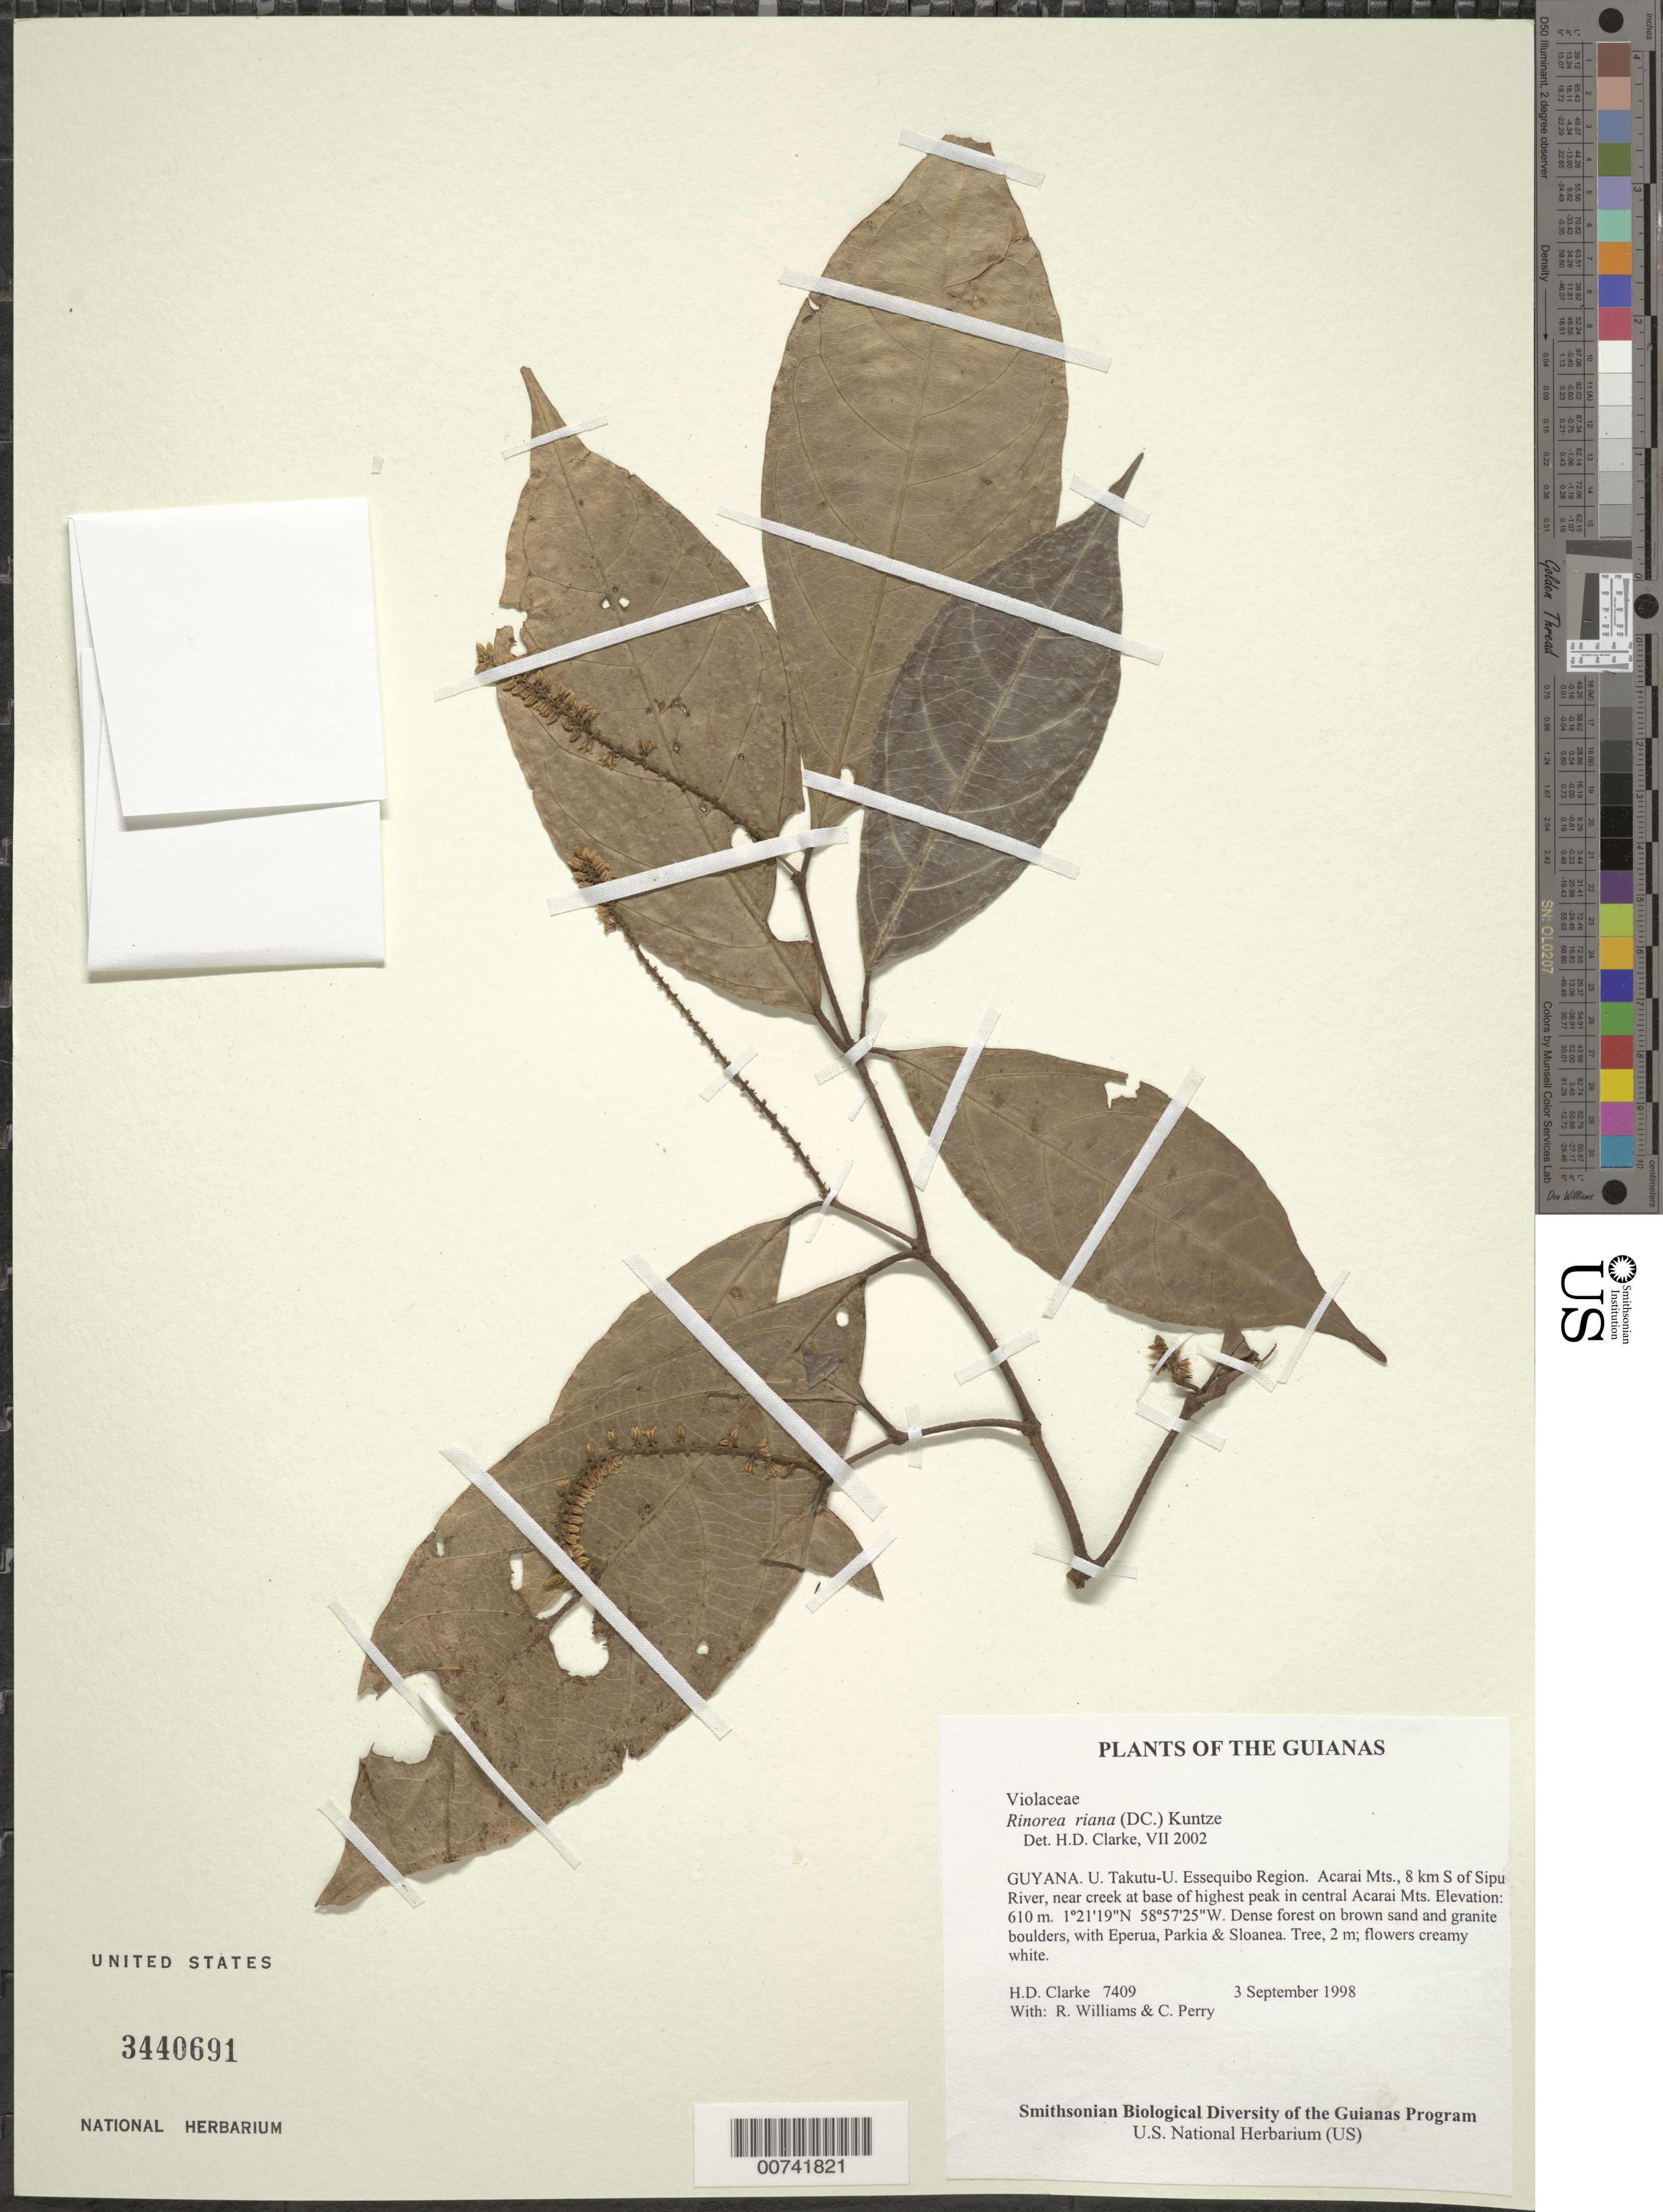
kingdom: Plantae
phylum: Tracheophyta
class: Magnoliopsida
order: Malpighiales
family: Violaceae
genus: Rinorea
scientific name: Rinorea macrocarpa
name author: (Mart. ex Eichler) Kuntze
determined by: Hoyos-Gomez, S. E.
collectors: H. D. Clarke, R. Williams & C. Perry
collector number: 7409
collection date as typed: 3 September 1998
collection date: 1998-09-03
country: Guyana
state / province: U. Takutu-U. Essequibo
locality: Acarai Mts., 8 km S of Sipu River, near creek at base of highest peak in central Acarai Mts.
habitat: Dense forest on brown sand and granite boulders, with Eperua, Parkia & Sloanea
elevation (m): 610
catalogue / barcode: US 3440691